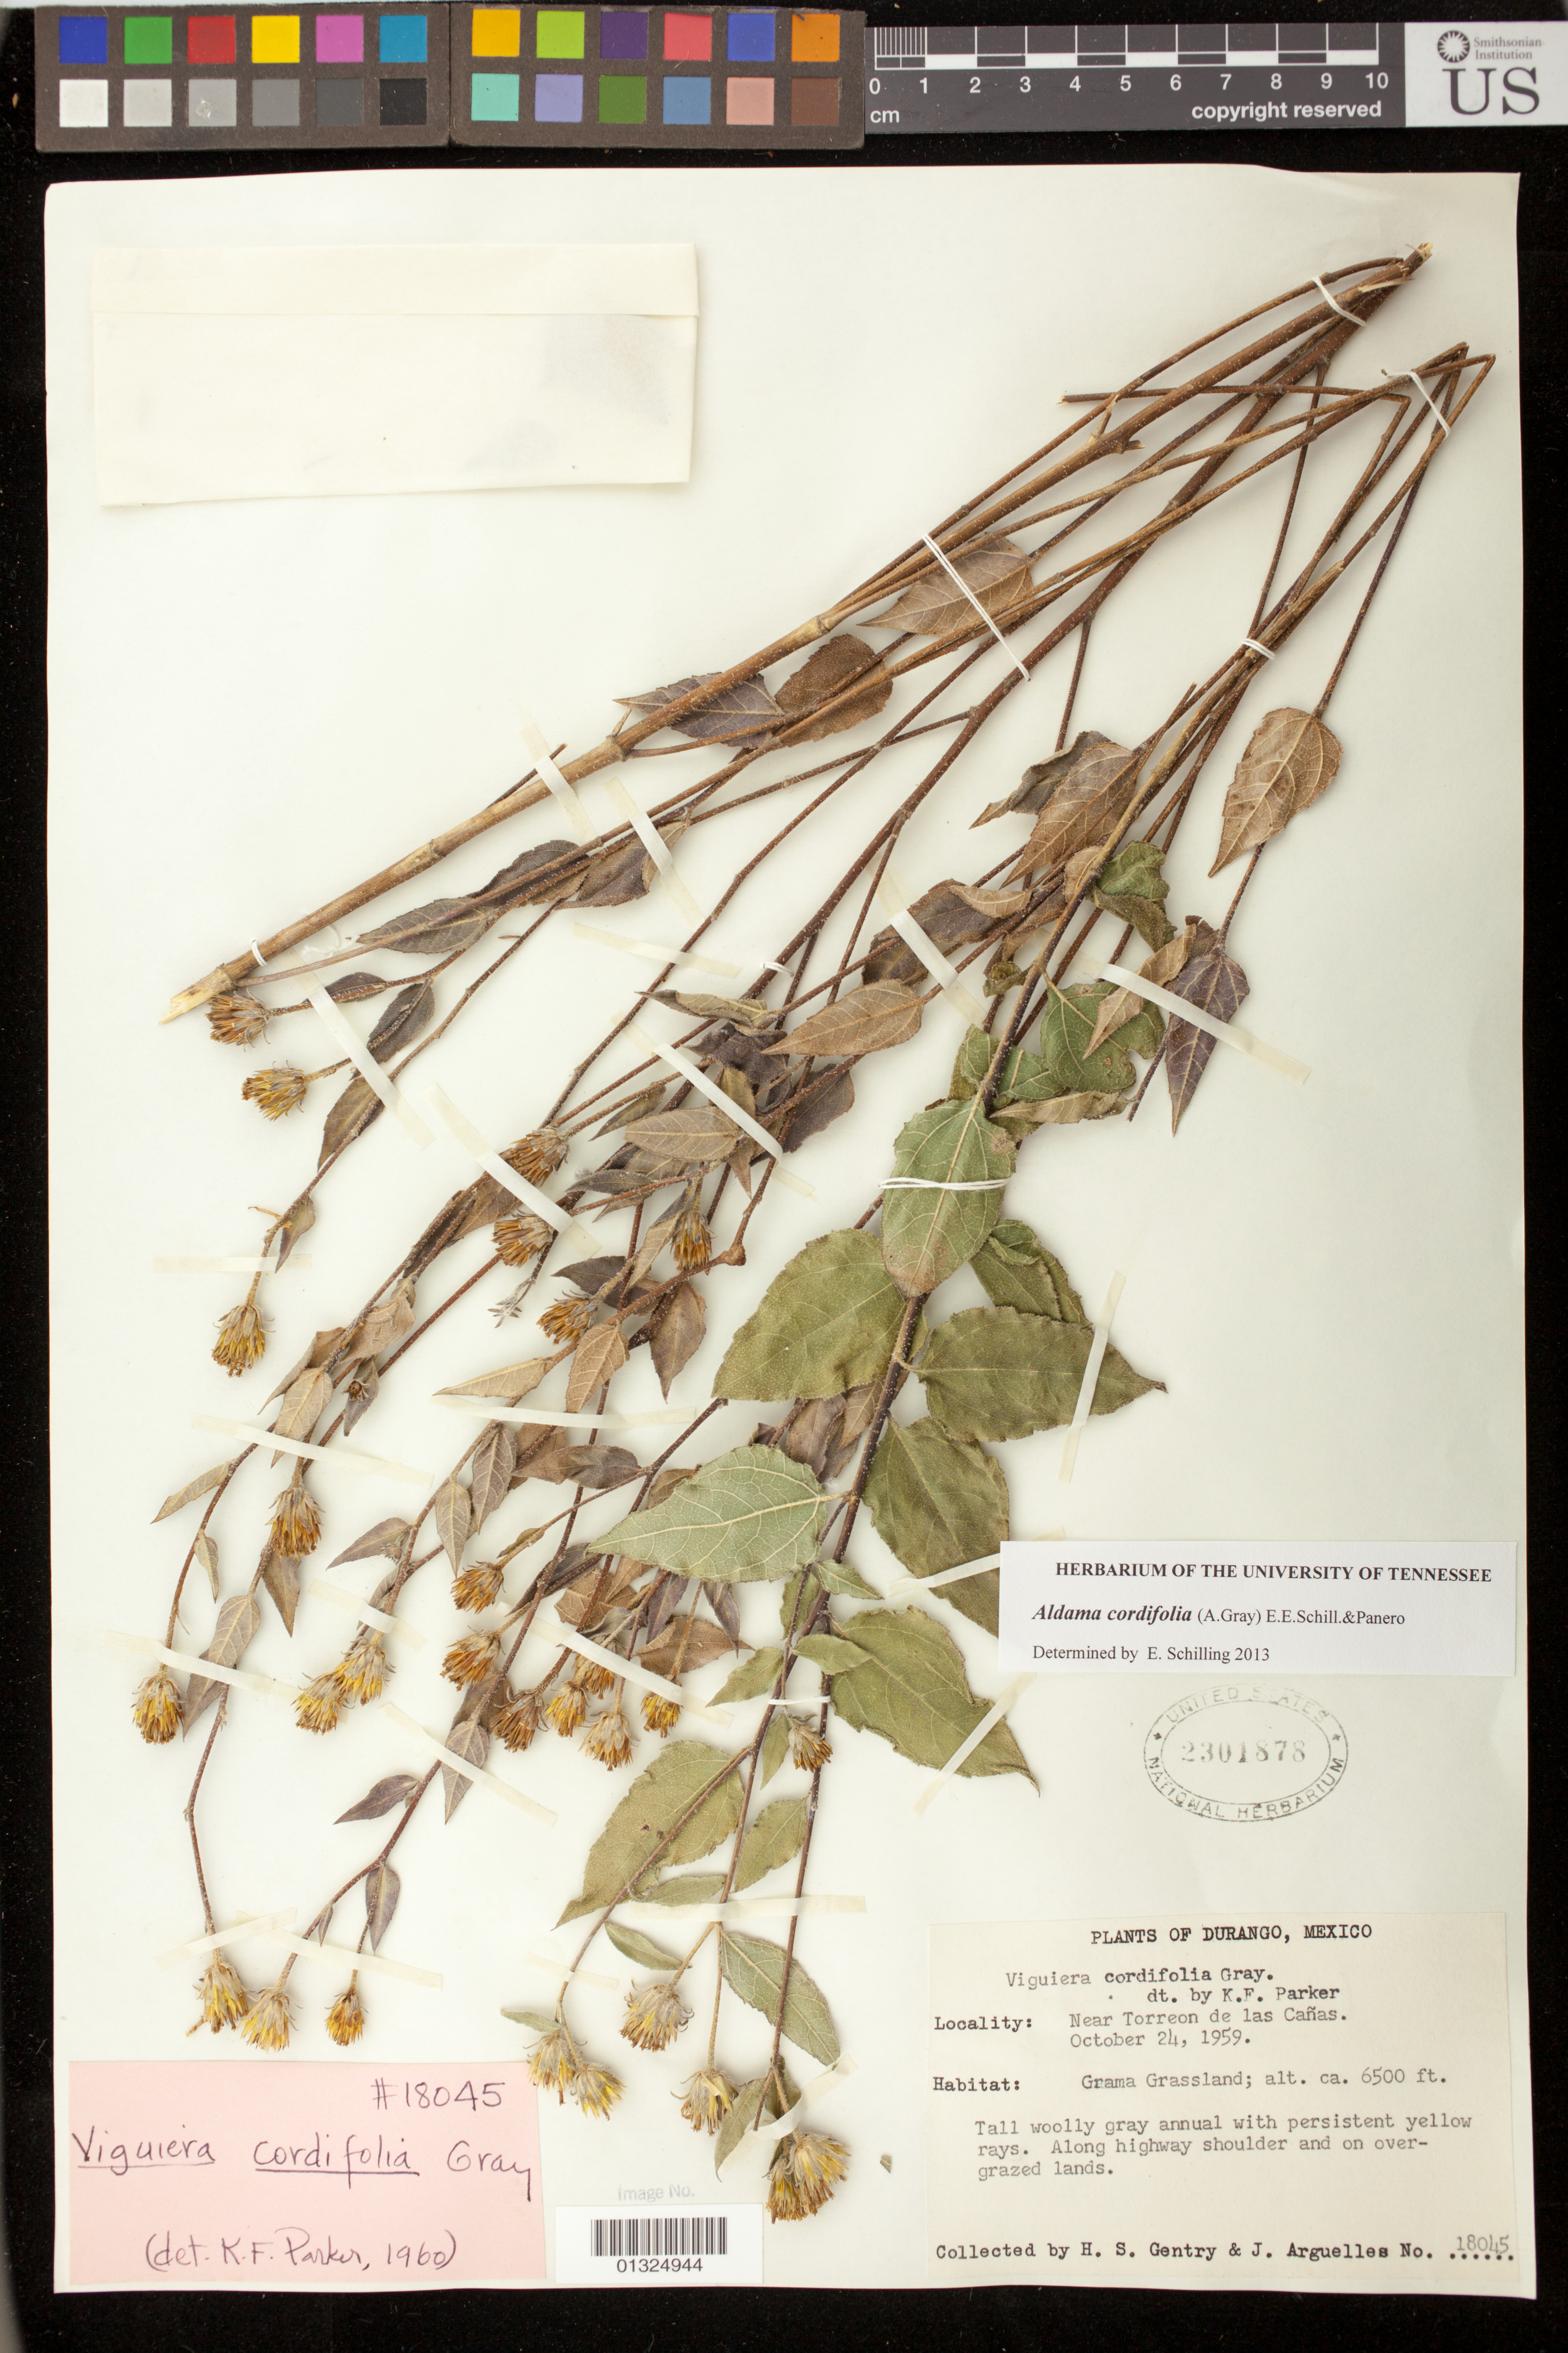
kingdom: Plantae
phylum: Tracheophyta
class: Magnoliopsida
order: Asterales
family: Asteraceae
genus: Aldama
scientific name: Aldama cordifolia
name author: (A. Gray) E.E. Schill. & Panero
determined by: Schilling, E. E.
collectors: H. S. Gentry & J. Arguelles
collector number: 18045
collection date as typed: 24 October 1959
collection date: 1959-10-24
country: Mexico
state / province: Durango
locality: Near Torreon de las Canas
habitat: along highway shoulder and on over-grazed lands. Grama Grassland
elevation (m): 1981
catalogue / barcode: US 2301878